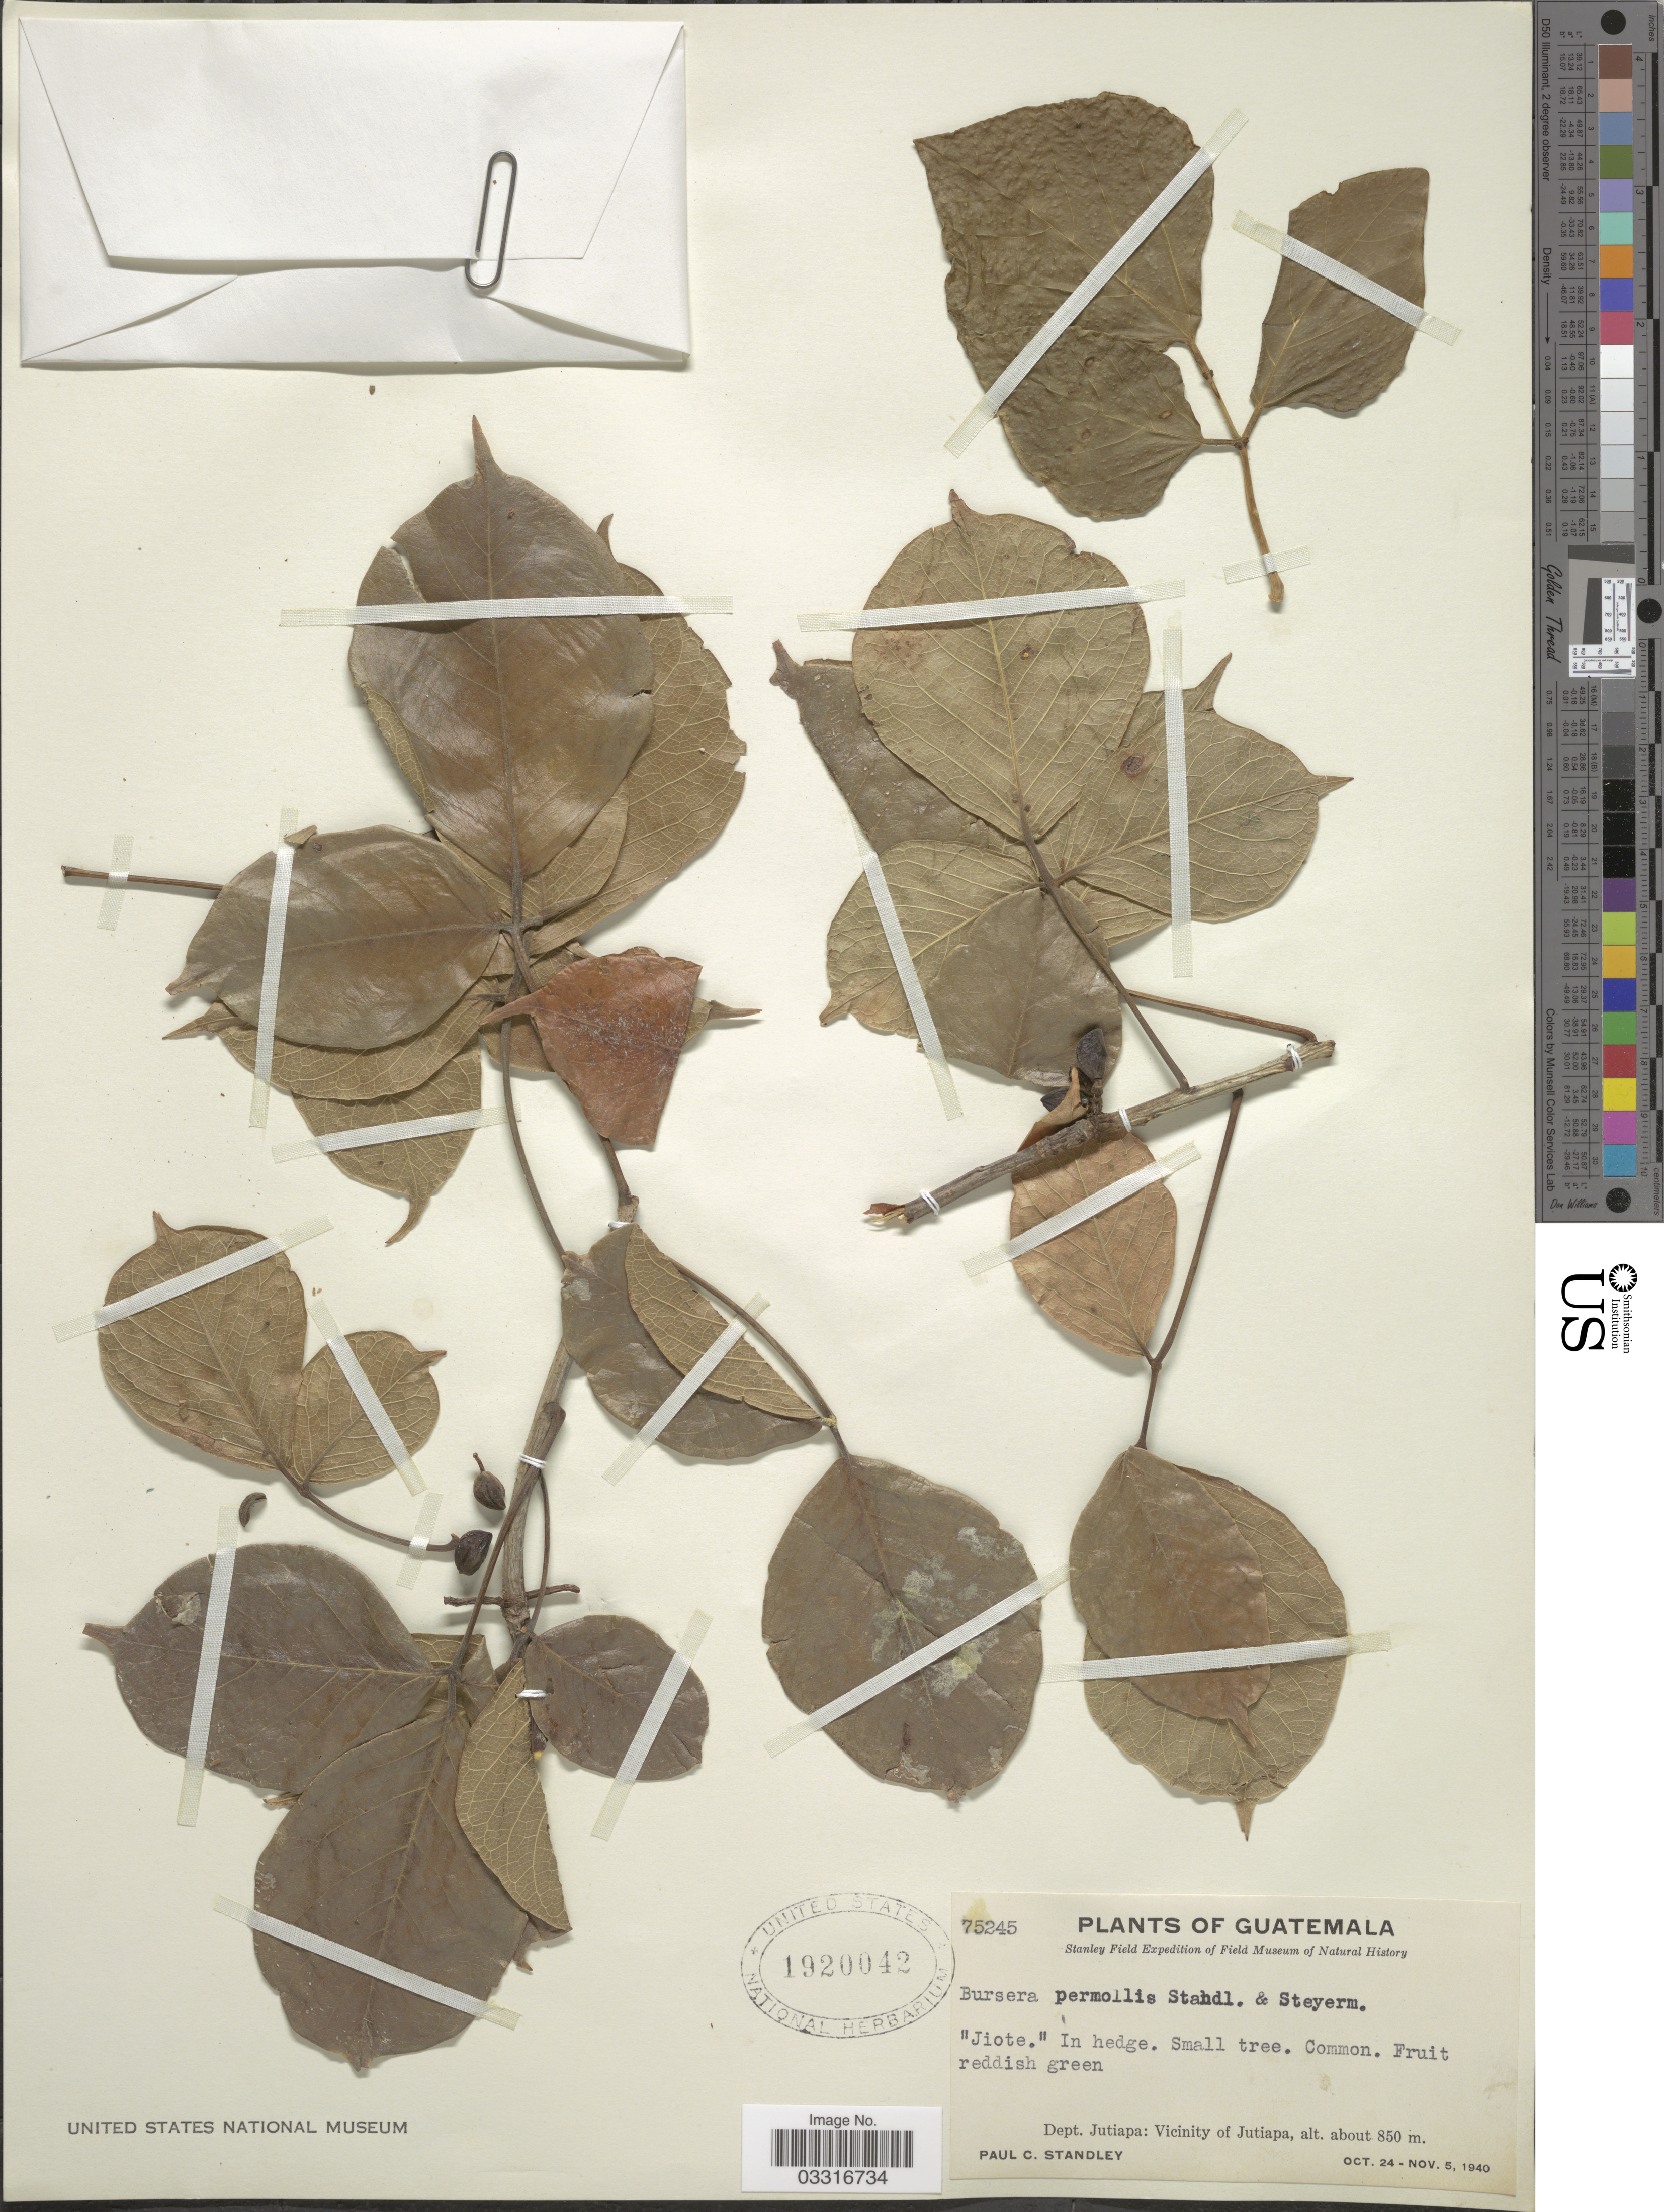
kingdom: Plantae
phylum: Tracheophyta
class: Magnoliopsida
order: Sapindales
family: Burseraceae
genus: Bursera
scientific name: Bursera permollis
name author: Standl. & Steyerm.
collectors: P. C. Standley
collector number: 75245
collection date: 1940-10-24/1940-11-05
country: Guatemala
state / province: Jutiapa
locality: Dept. Jutiapa: Vicinity of Jutiapa.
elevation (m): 850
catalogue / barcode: US 1920042